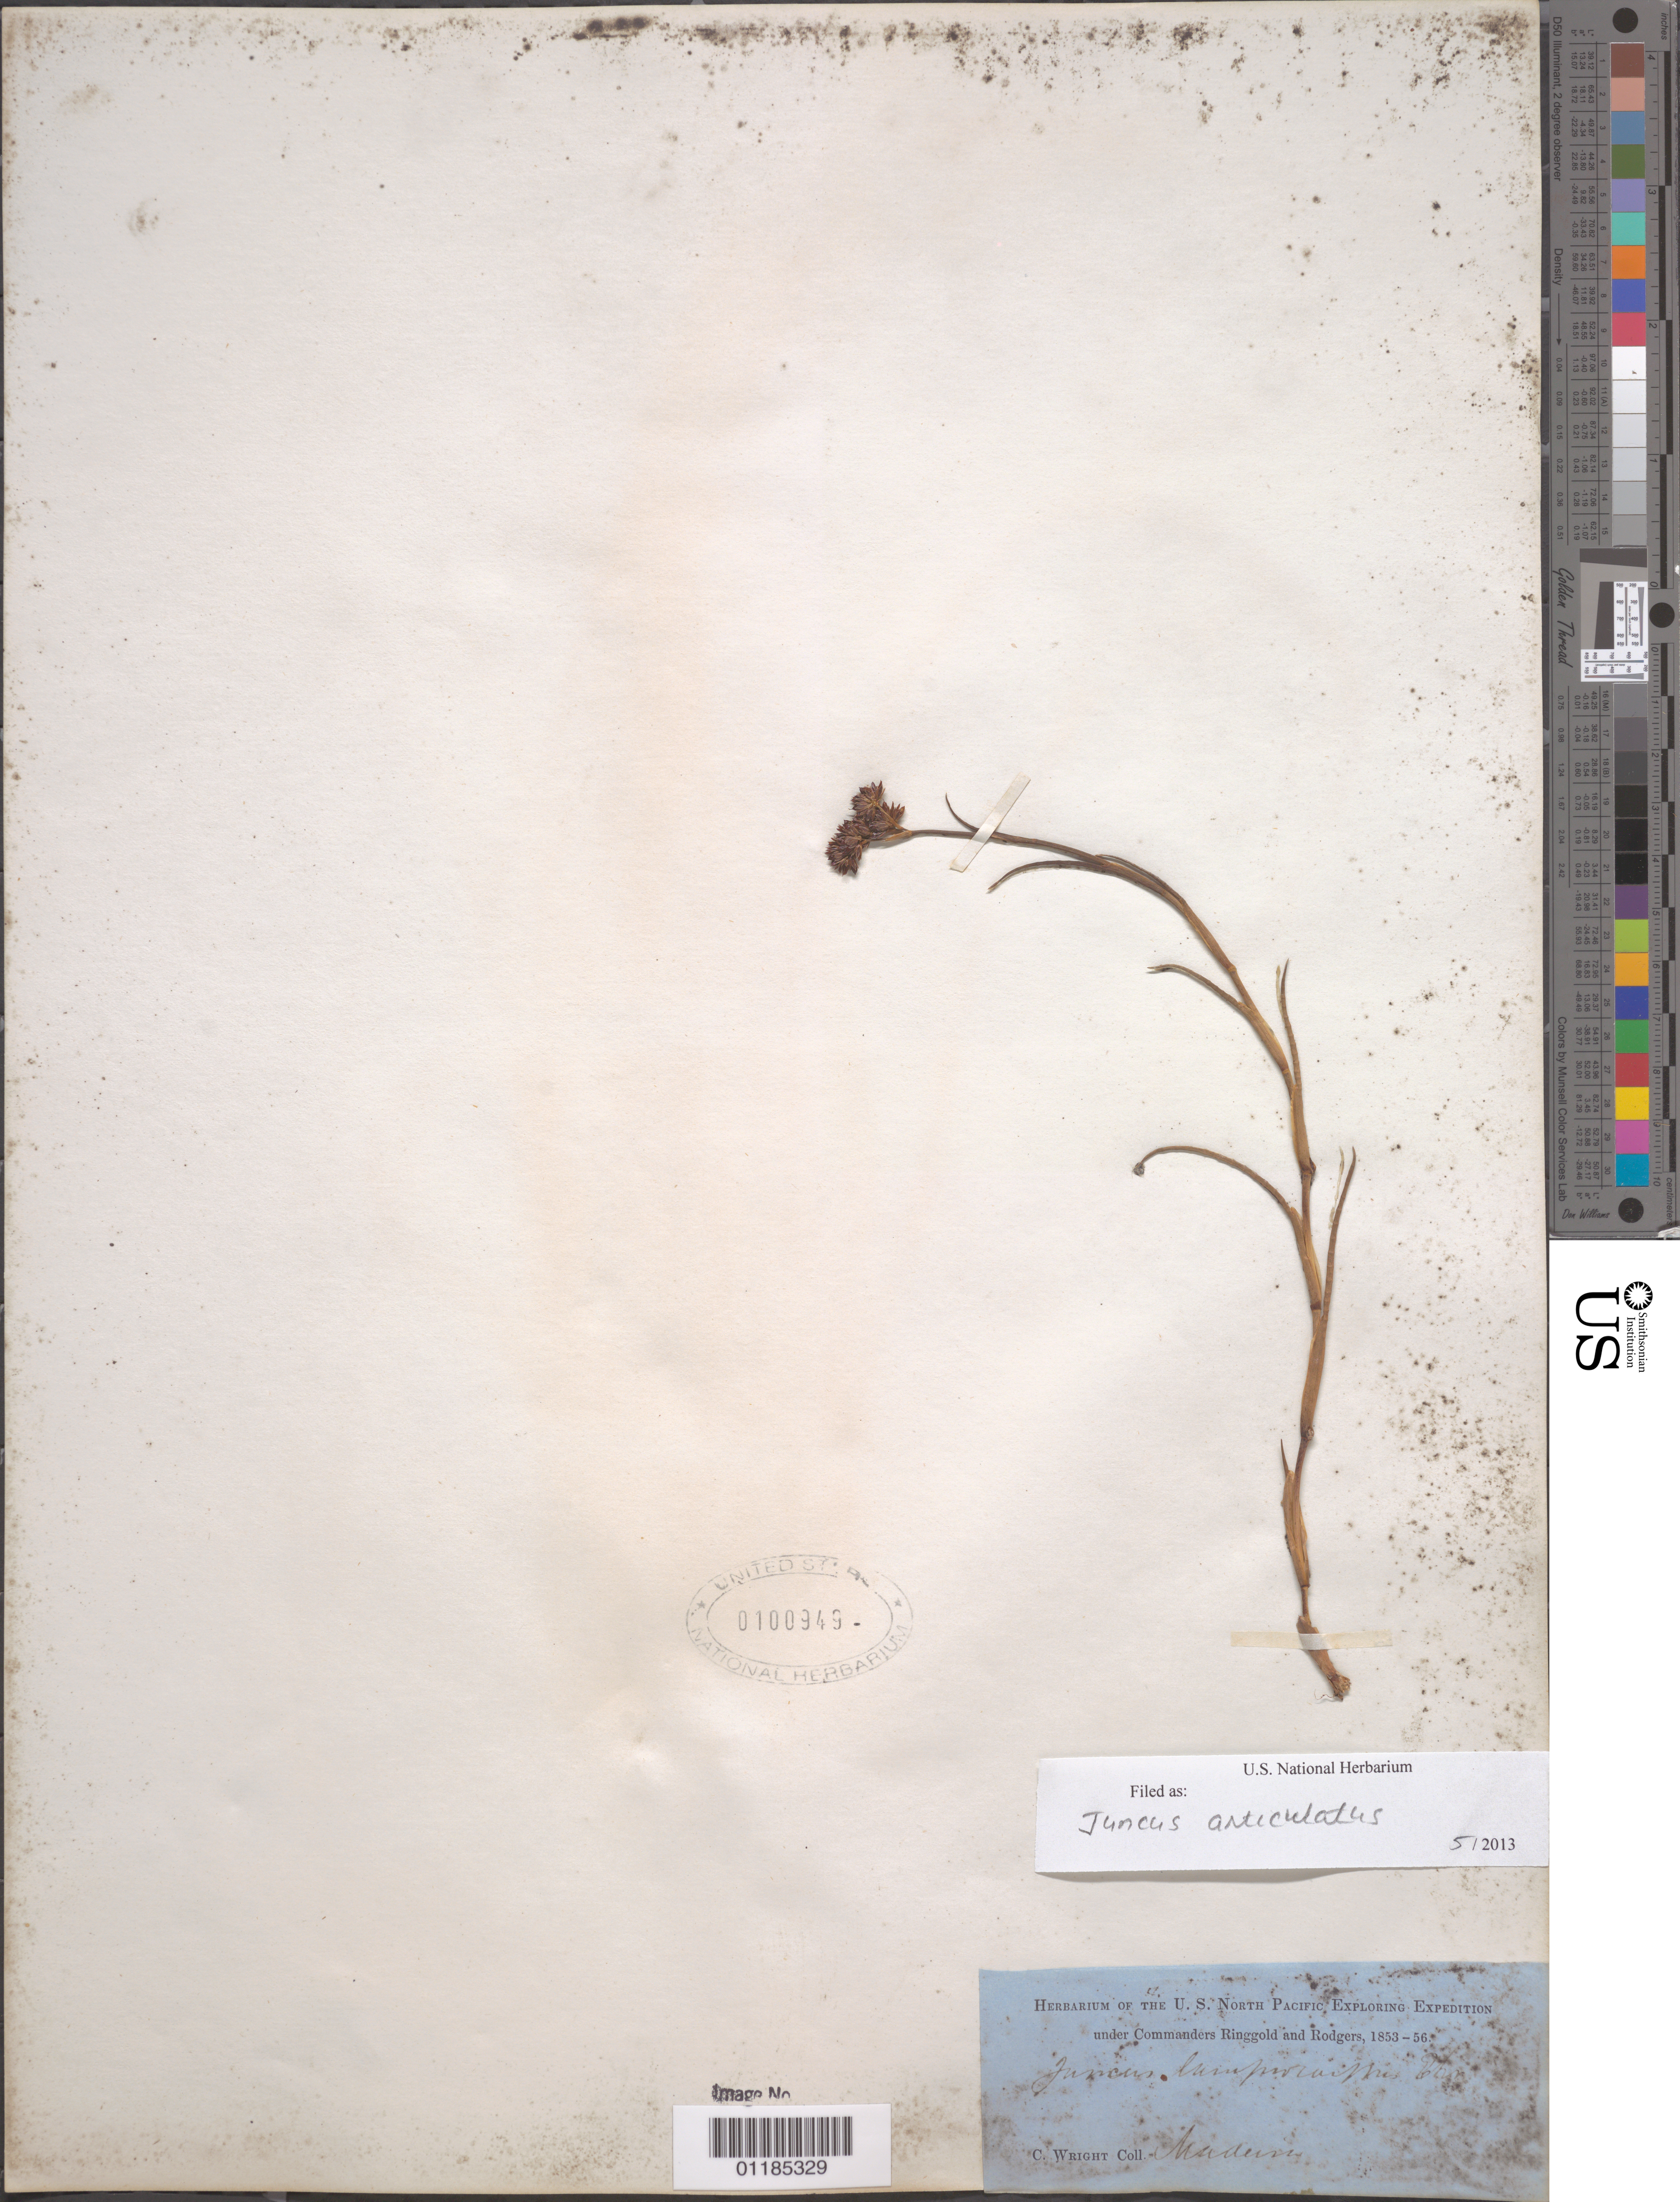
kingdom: Plantae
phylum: Tracheophyta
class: Liliopsida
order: Poales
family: Juncaceae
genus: Juncus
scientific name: Juncus articulatus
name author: L.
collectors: C. Wright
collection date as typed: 1853 to -- --- 1856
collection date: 1853/1856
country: United States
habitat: Damp bare grounds.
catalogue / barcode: US 100949